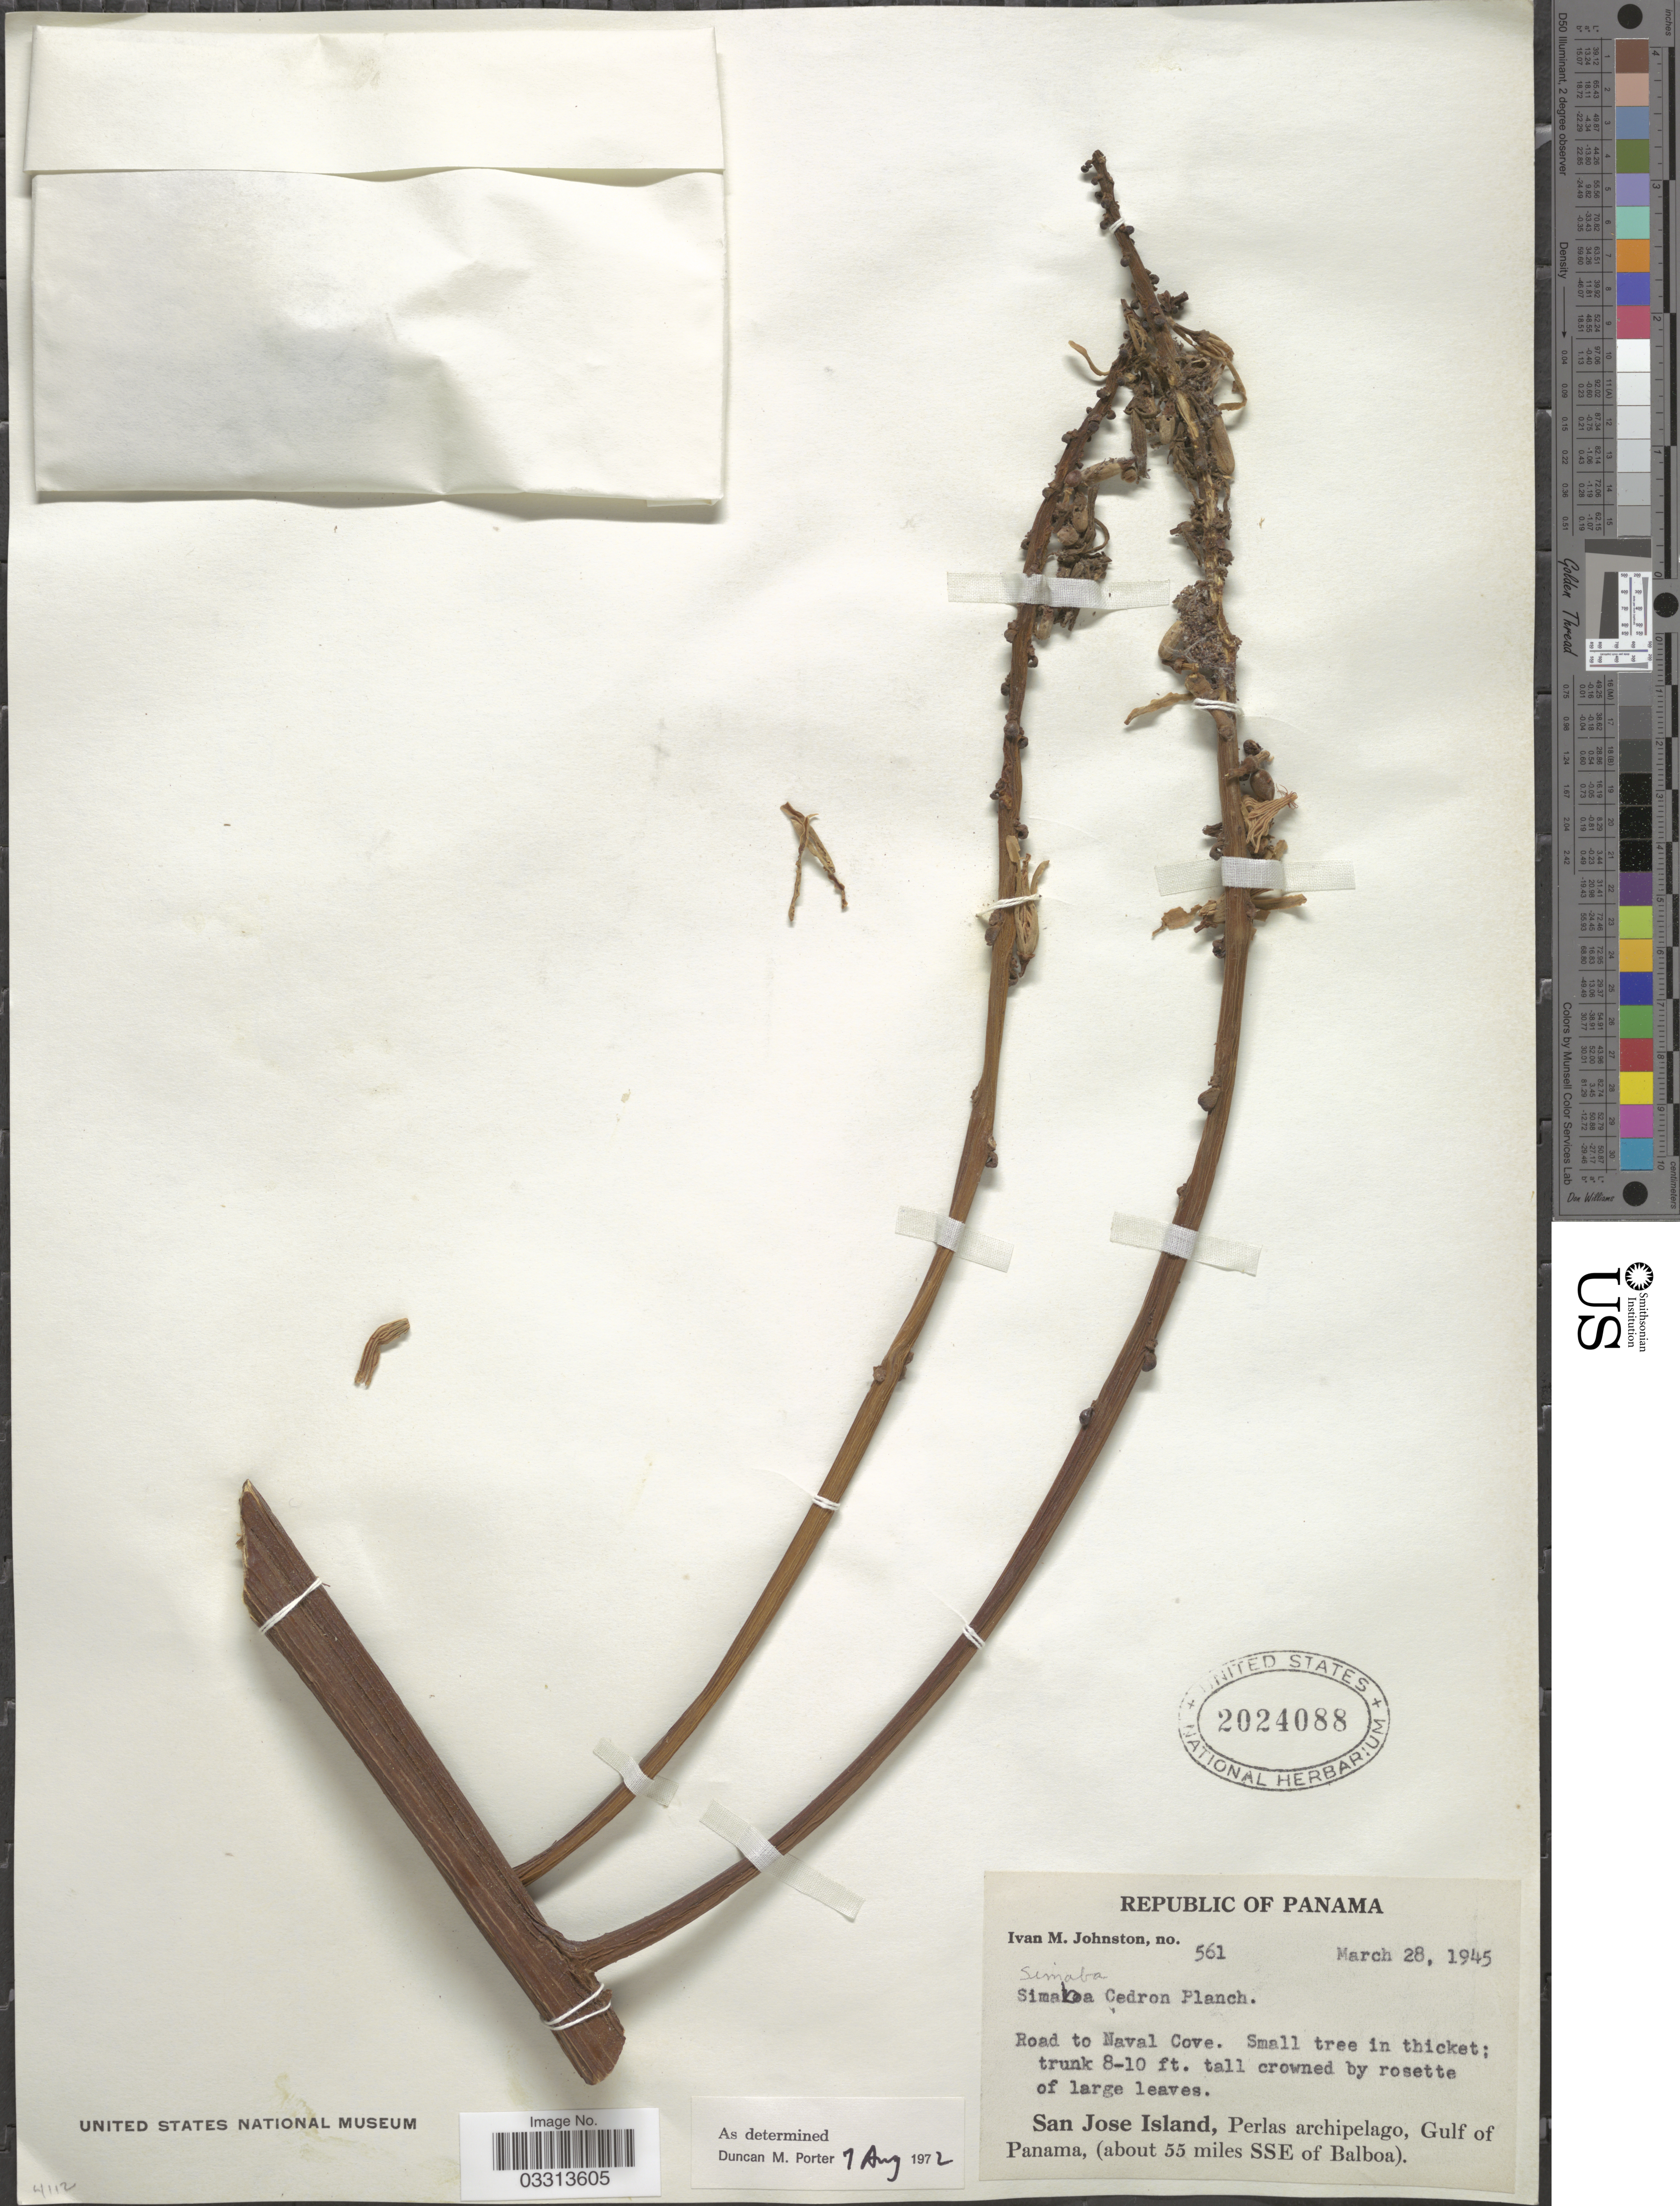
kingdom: Plantae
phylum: Tracheophyta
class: Magnoliopsida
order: Sapindales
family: Simaroubaceae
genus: Homalolepis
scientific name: Homalolepis cedron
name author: (Planch.) Devecchi & Pirani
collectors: I.M. Johnston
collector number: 561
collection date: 1945-03-28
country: Panama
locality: Road to Naval Cove, San Jose Island, Perlas archipelago, Gulf of Panama, (about 55 miles SSE of Balboa).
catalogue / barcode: US 2024088